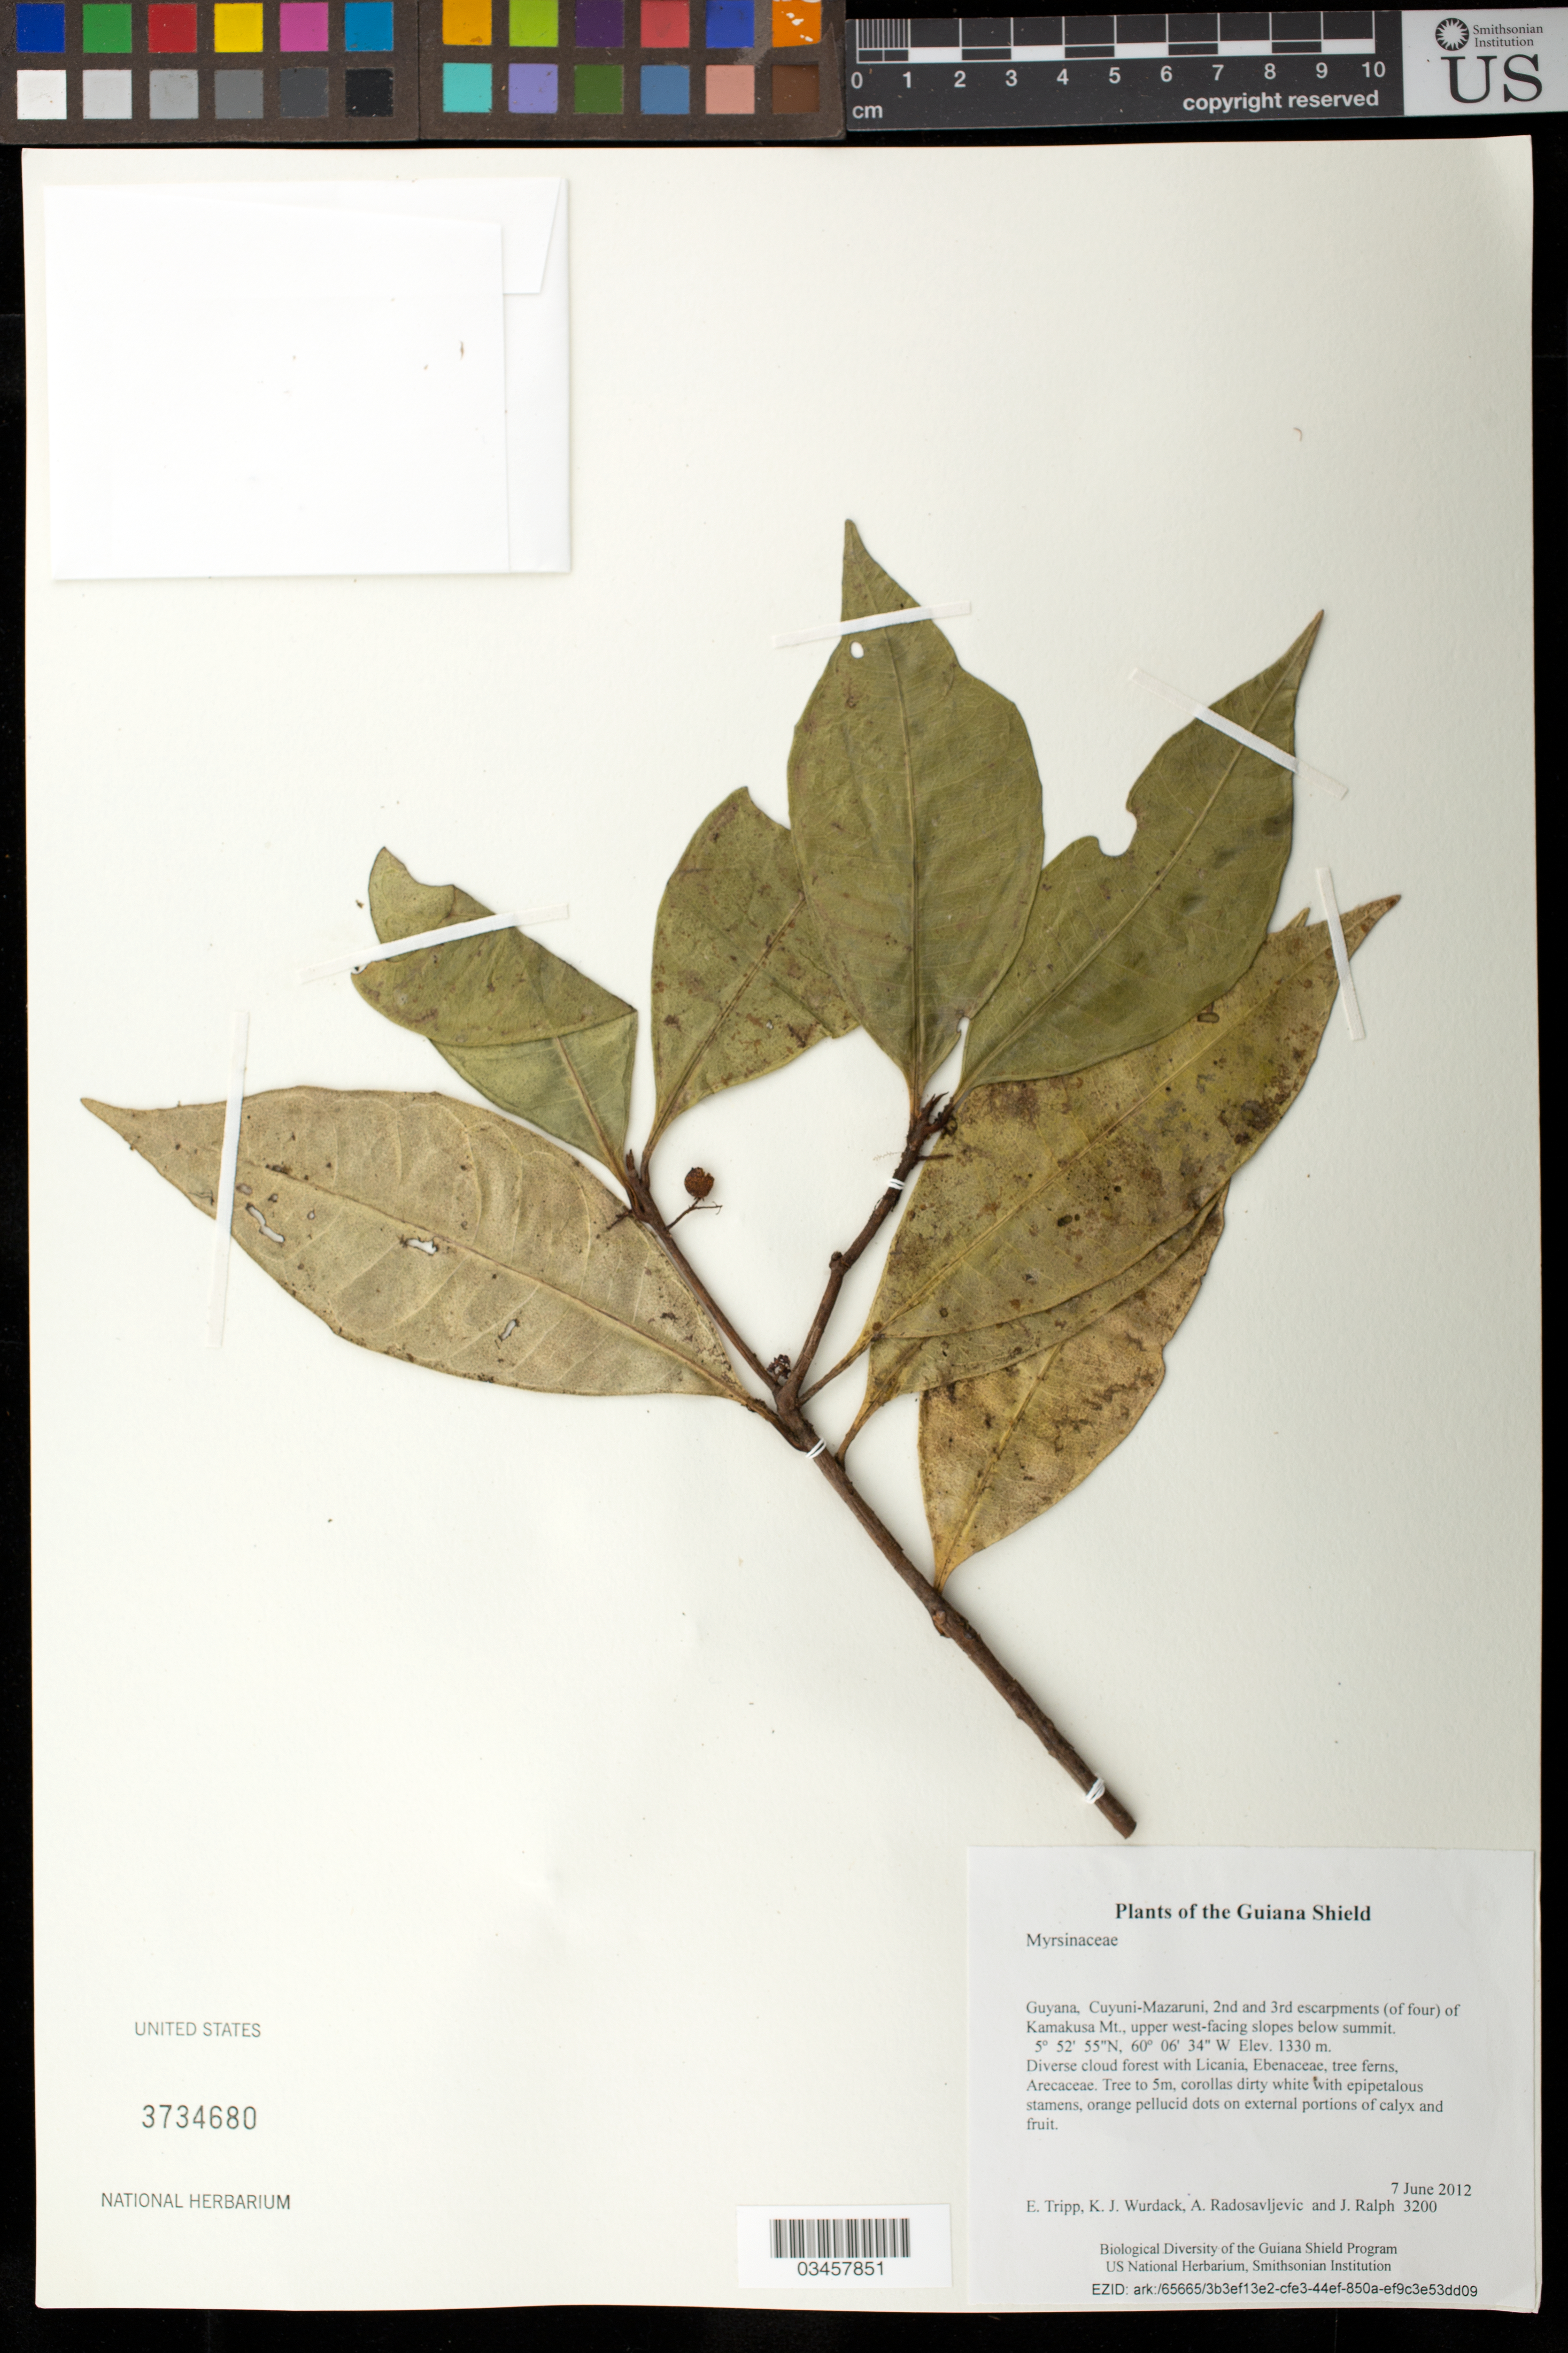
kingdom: Plantae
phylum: Tracheophyta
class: Magnoliopsida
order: Ericales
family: Primulaceae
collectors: E. Tripp, K. Wurdack, A. Radosavljevic & J. Ralph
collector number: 3200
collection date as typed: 7 June 2012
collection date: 2012-06-07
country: Guyana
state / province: Cuyuni-Mazaruni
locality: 2nd and 3rd escarpments (of four) of Kamakusa Mt., upper west-facing slopes below summit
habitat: Diverse cloud forest with Licania, Ebenaceae, tree ferns, Arecaceae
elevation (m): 1330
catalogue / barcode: US 3734680